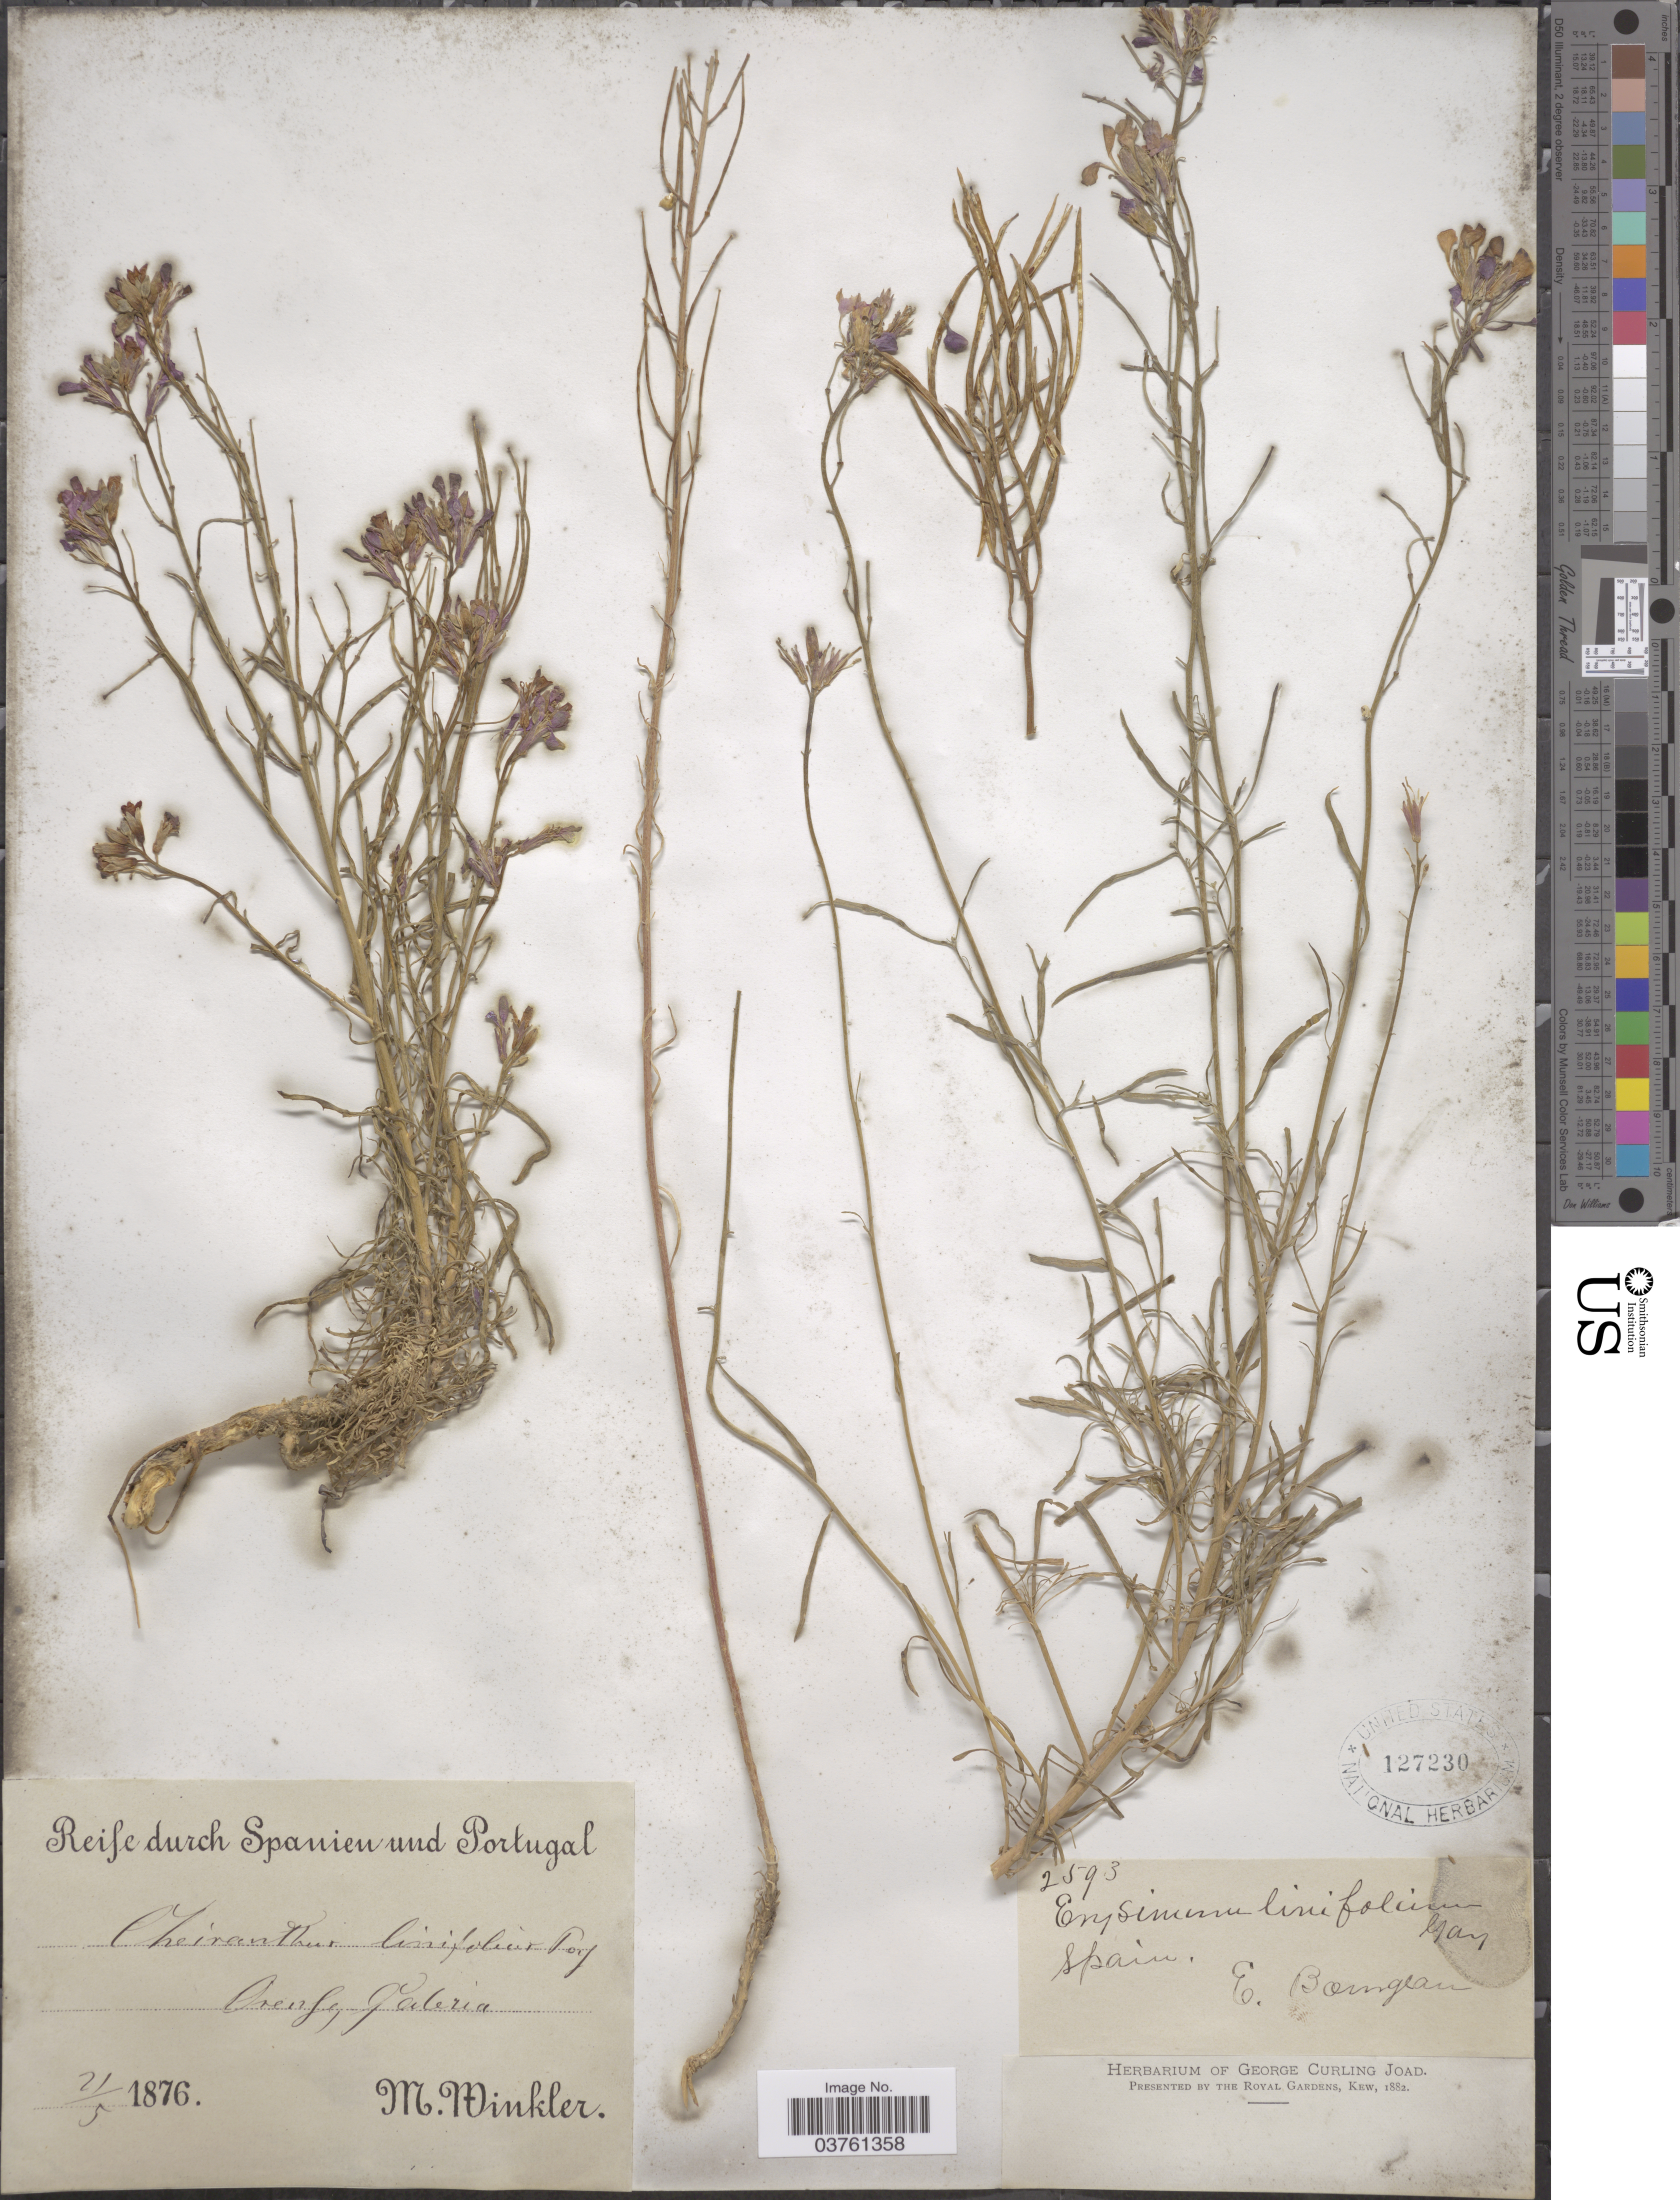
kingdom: Plantae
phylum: Tracheophyta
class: Magnoliopsida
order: Brassicales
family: Brassicaceae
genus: Erysimum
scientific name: Erysimum linifolium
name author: (Pers.) J. Gay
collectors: M. Winkler & E. Bourgeau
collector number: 2593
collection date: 1876-05-21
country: Spain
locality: Orense- Gălezia.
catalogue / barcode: US 127230